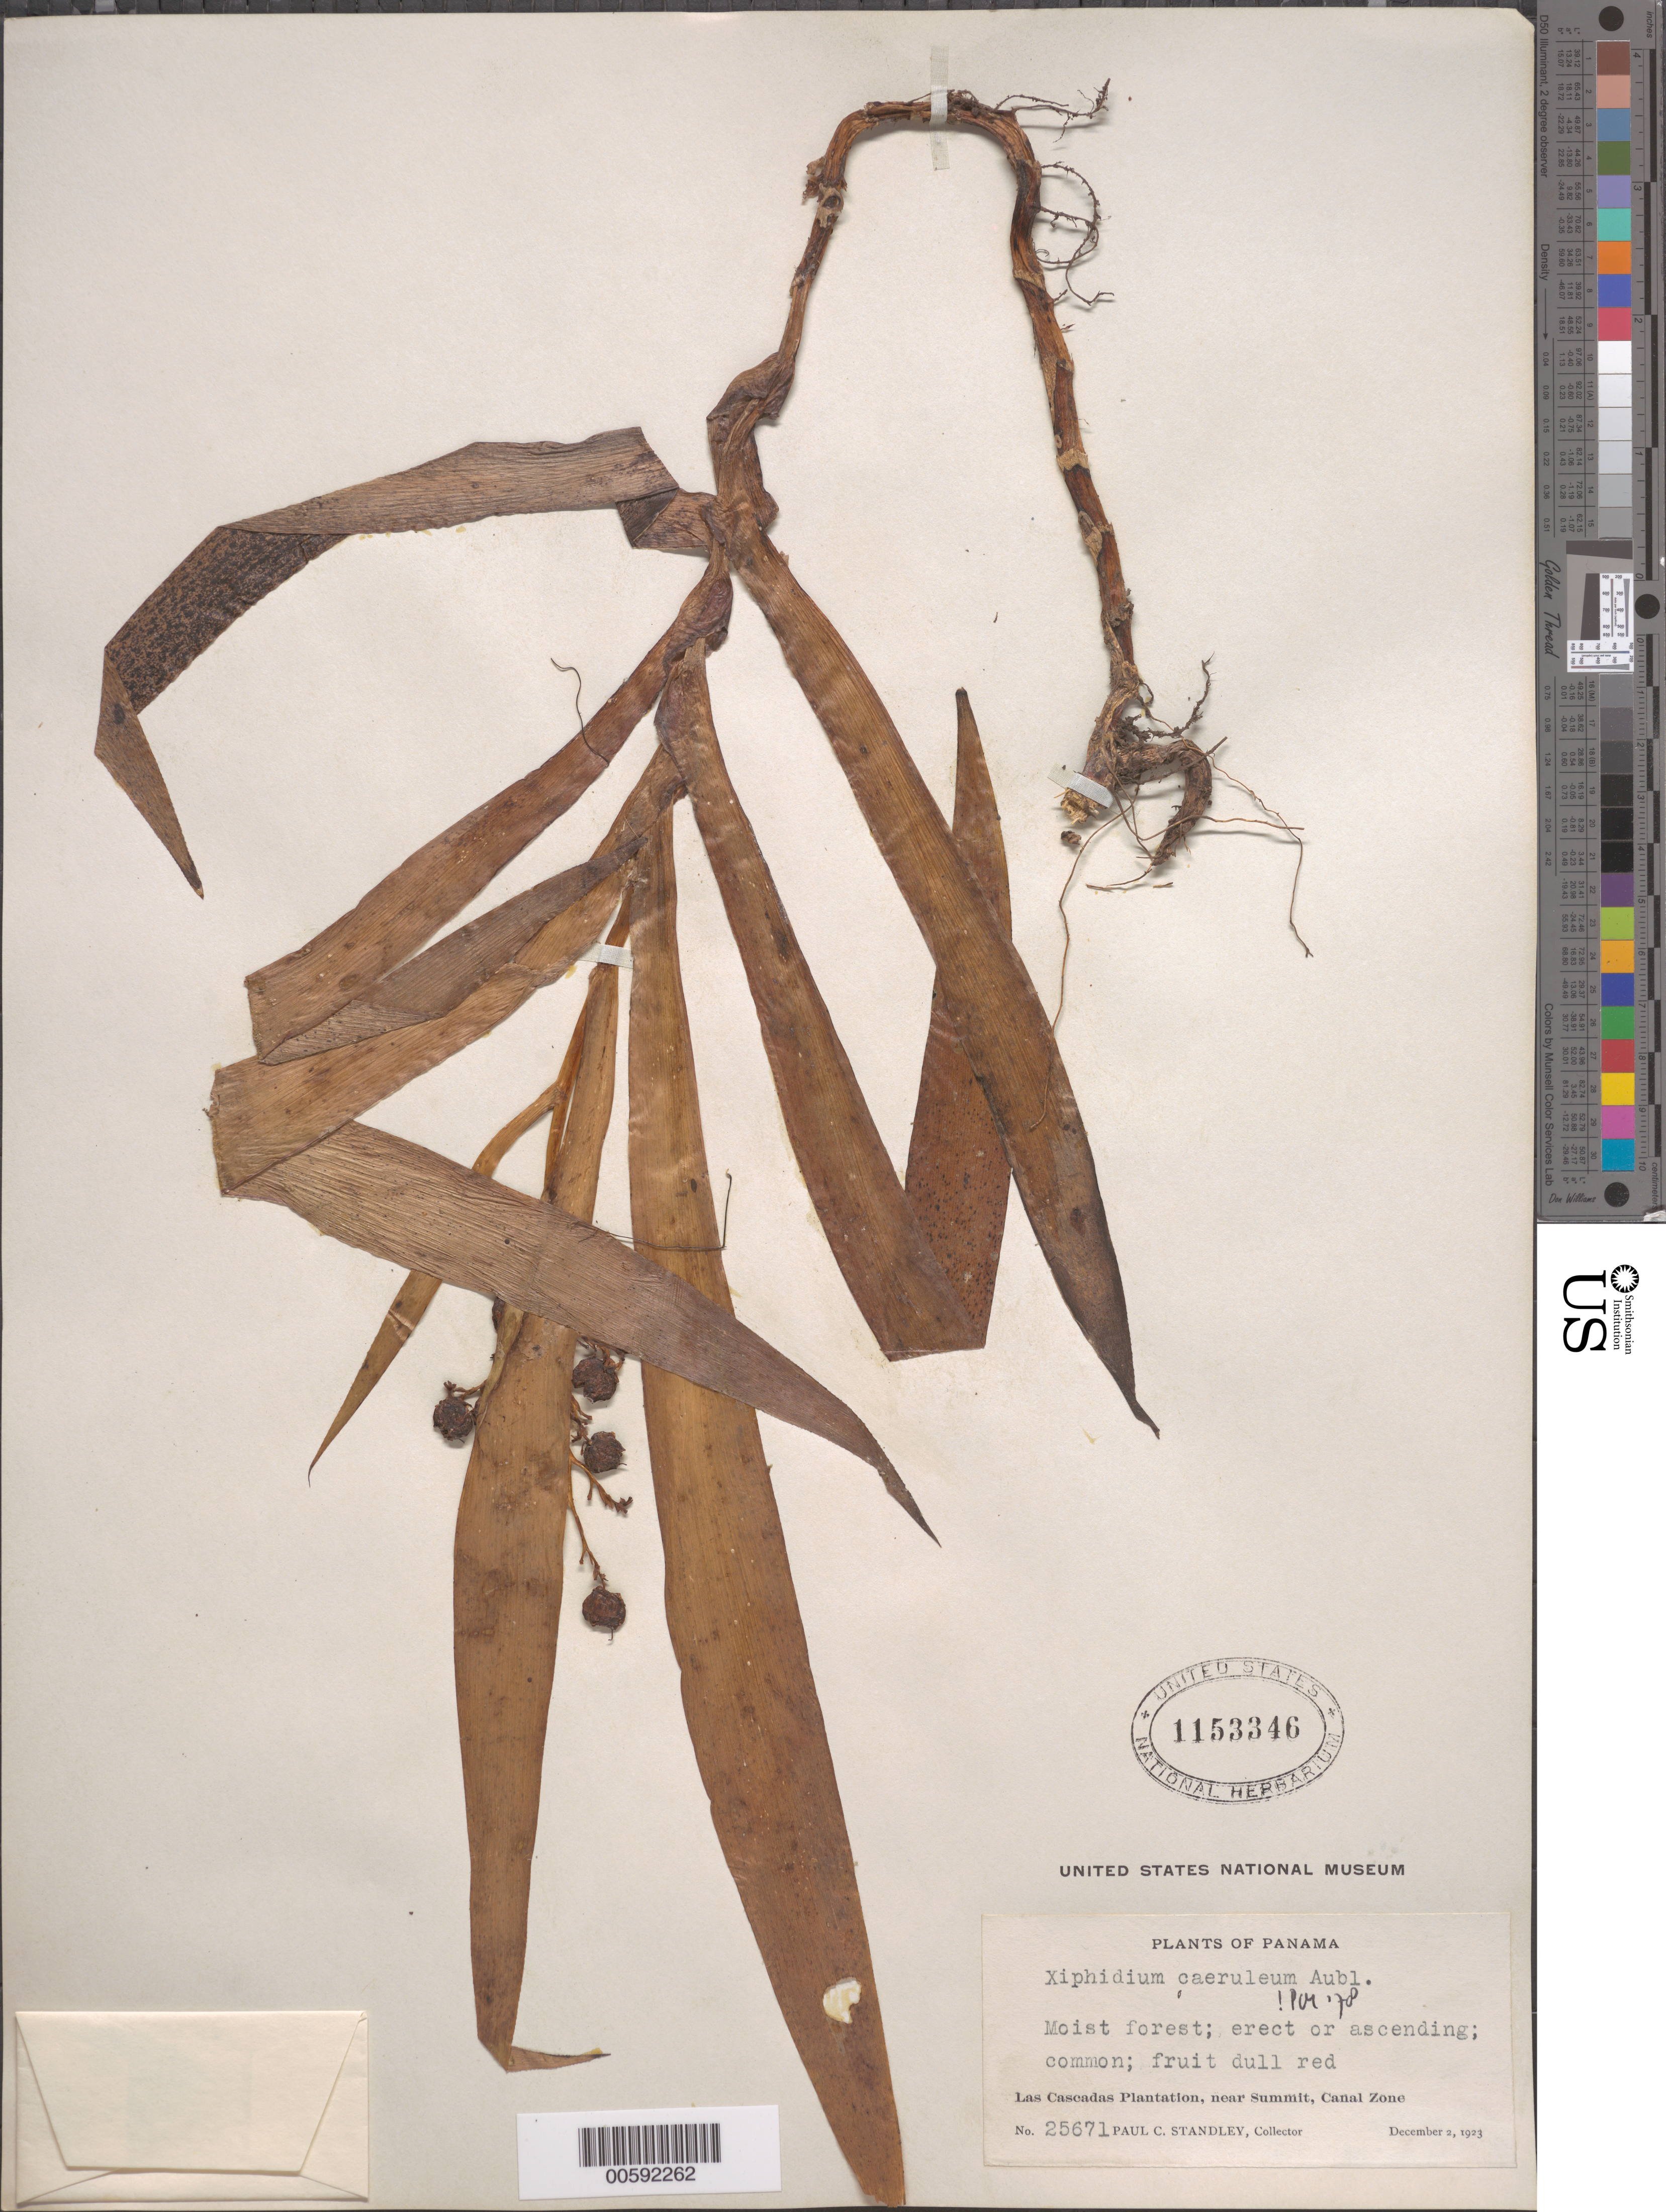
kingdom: Plantae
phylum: Tracheophyta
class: Liliopsida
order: Commelinales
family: Haemodoraceae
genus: Xiphidium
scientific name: Xiphidium caeruleum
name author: Aubl.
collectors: P. C. Standley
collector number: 25671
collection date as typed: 02 Dec 1923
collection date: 1923-12-02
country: Panama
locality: Las Cascadas Plantation, near Summit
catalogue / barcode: US 1153346